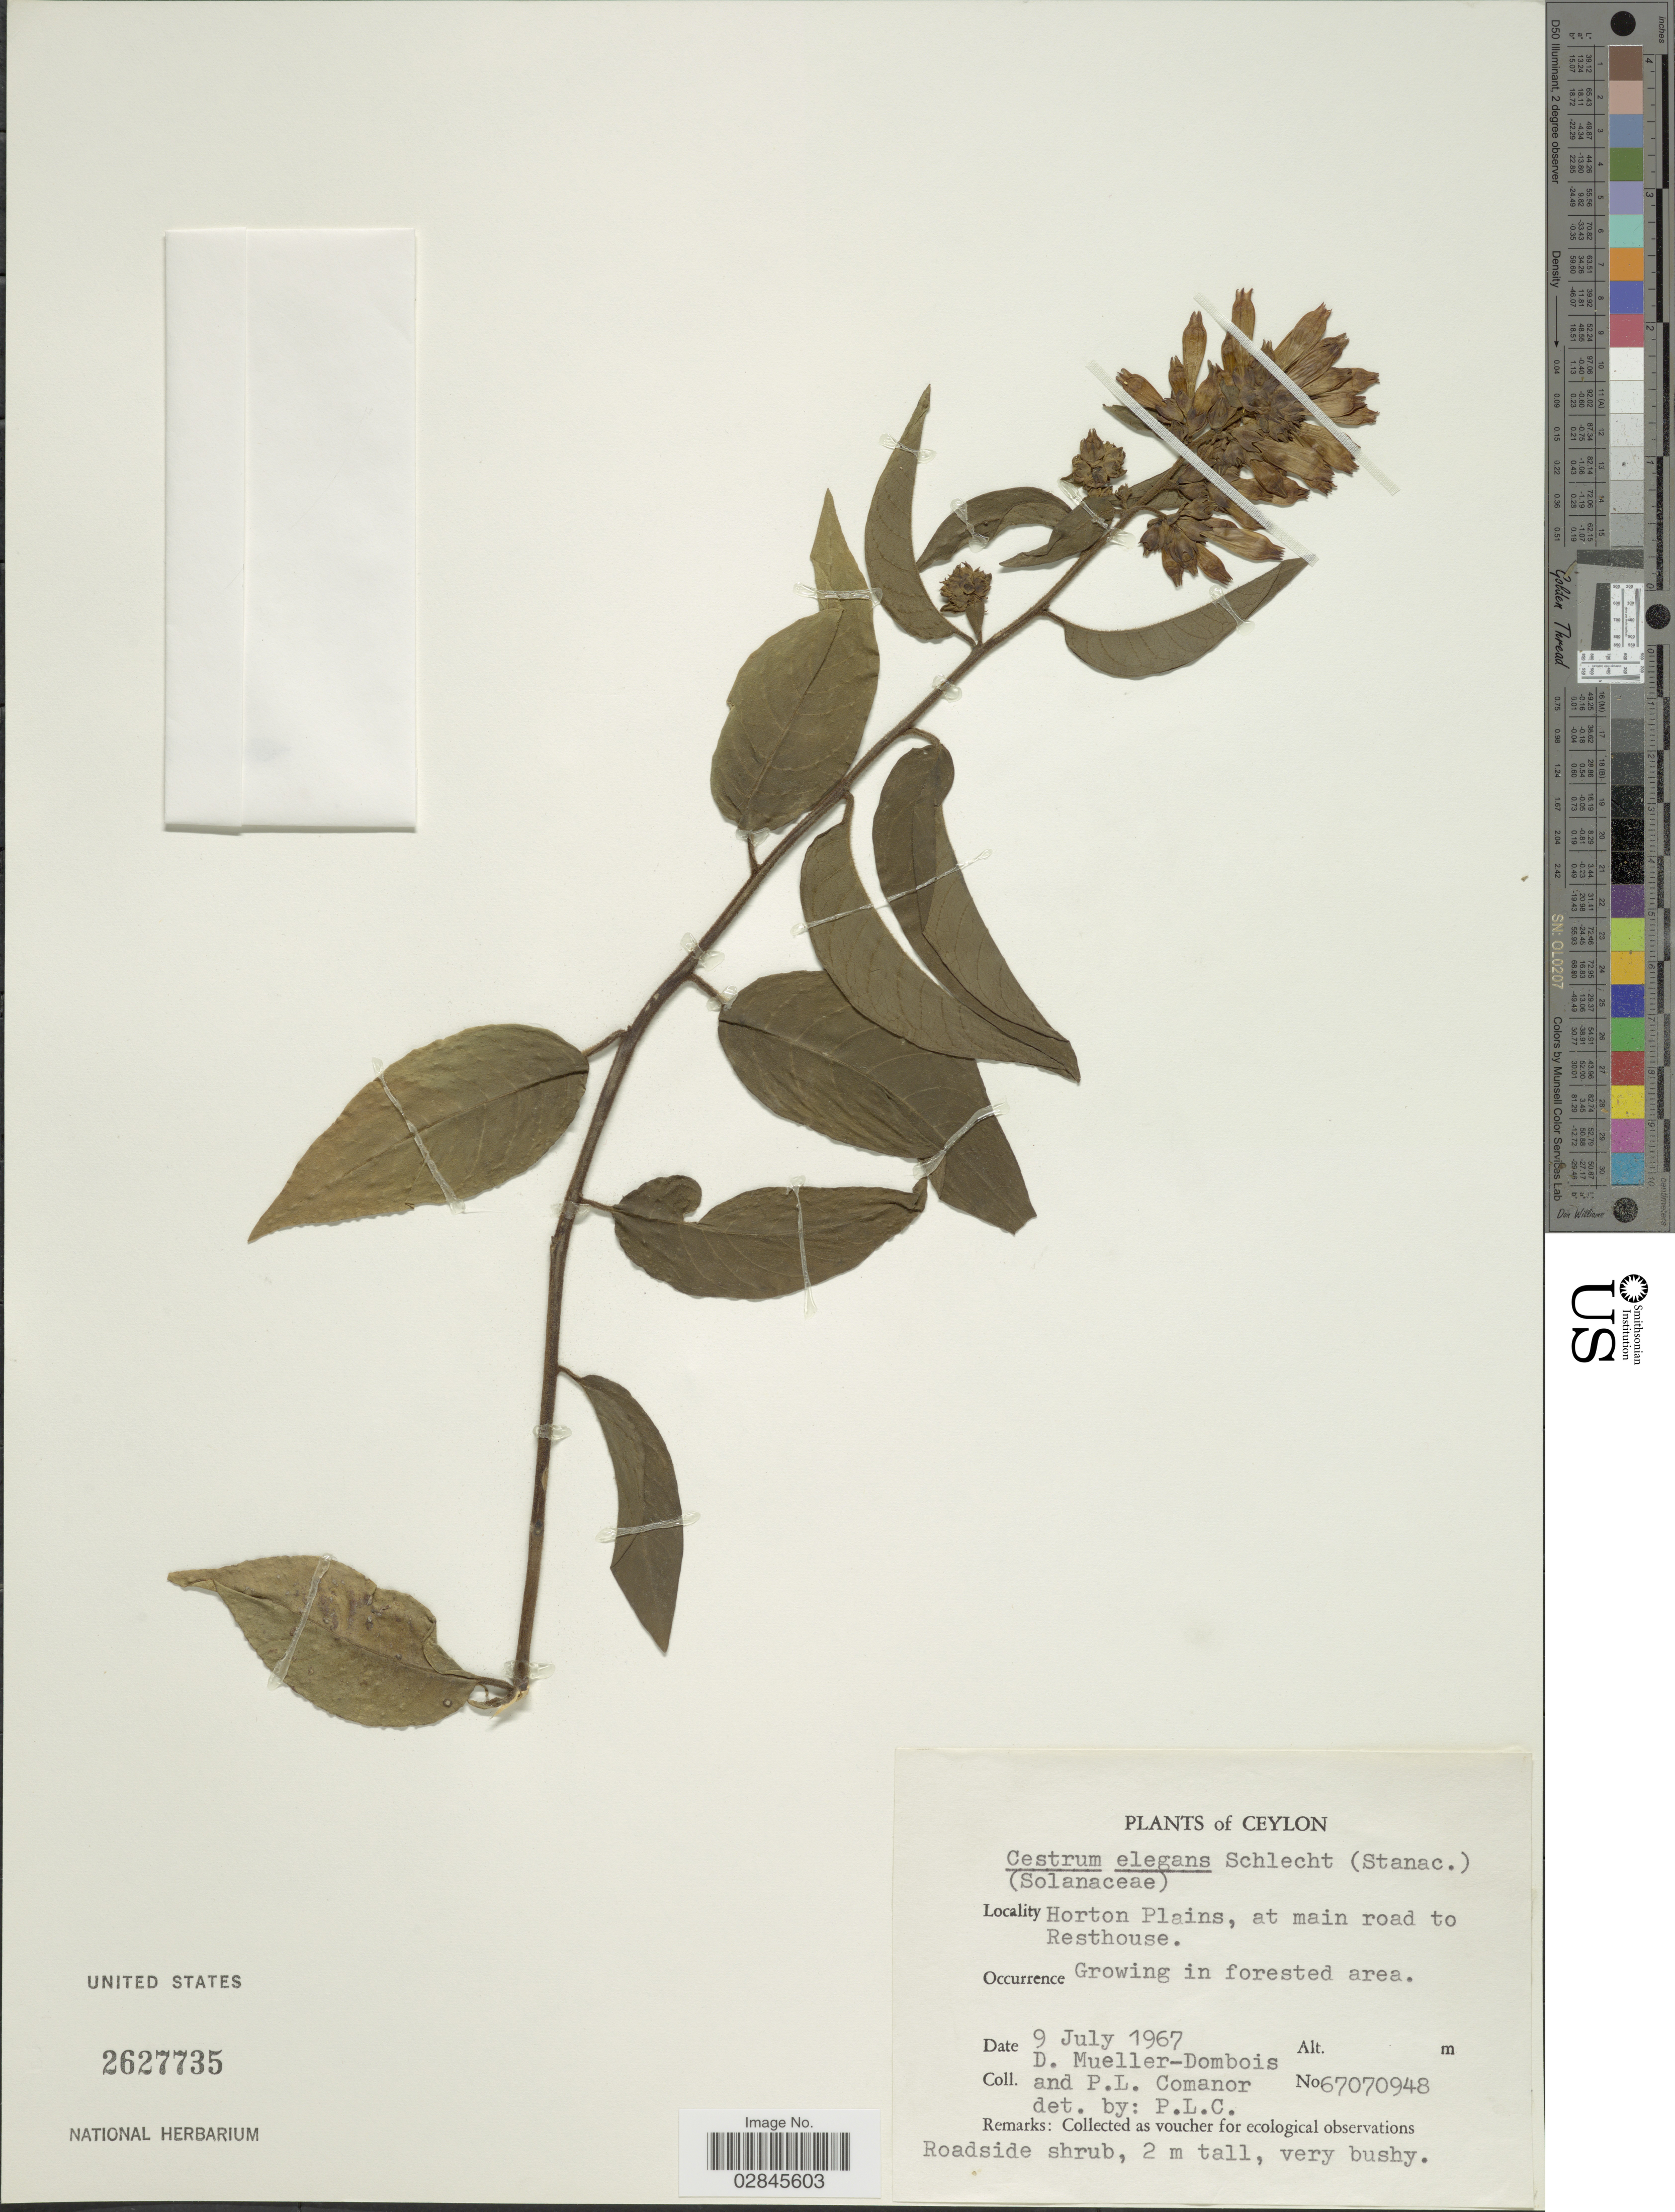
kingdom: Plantae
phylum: Tracheophyta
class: Magnoliopsida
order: Solanales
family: Solanaceae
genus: Cestrum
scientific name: Cestrum elegans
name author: (Brongn.) Schltdl.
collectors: D. Mueller-Dombois & P. Comanor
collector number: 67070948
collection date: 1967-07-09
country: Sri Lanka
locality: Ceylon. Horton Plains, at main road to Resthouse.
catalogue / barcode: US 2627735